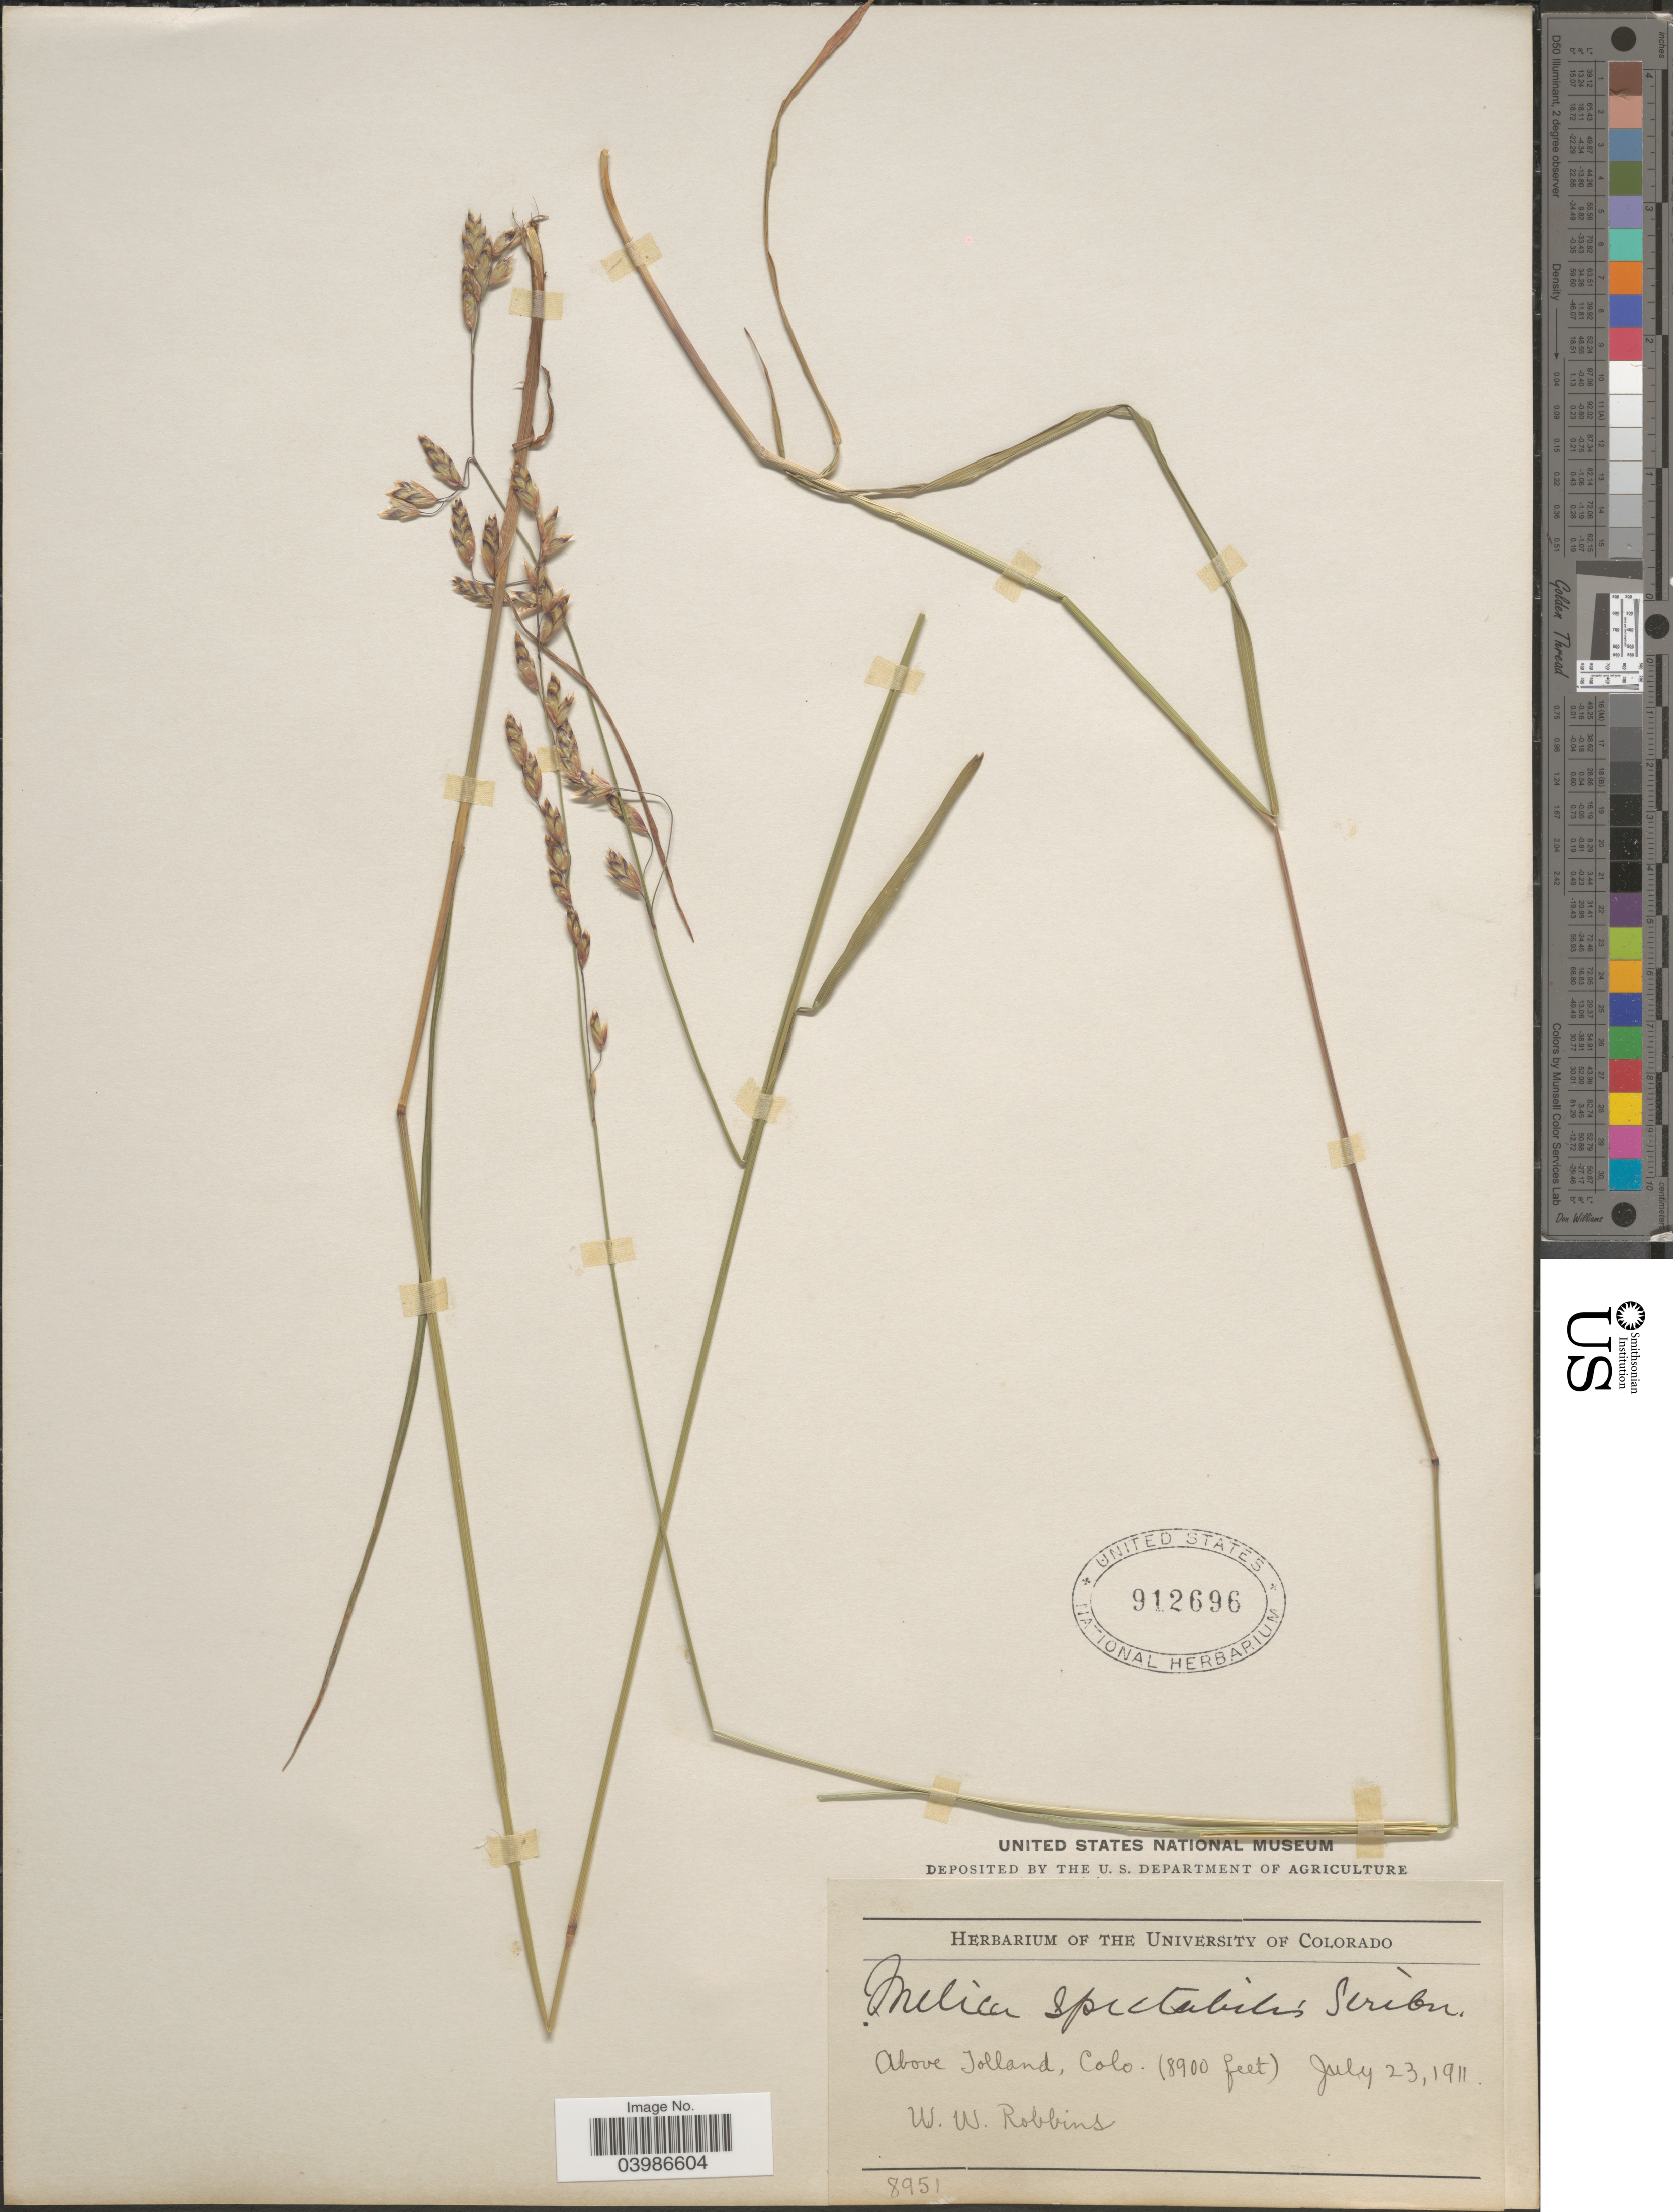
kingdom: Plantae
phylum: Tracheophyta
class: Liliopsida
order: Poales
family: Poaceae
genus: Melica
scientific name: Melica spectabilis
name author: Scribn.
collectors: W. Robbins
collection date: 1911-07-23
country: United States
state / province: Colorado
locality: Above Tolland.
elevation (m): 2713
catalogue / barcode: US 912696